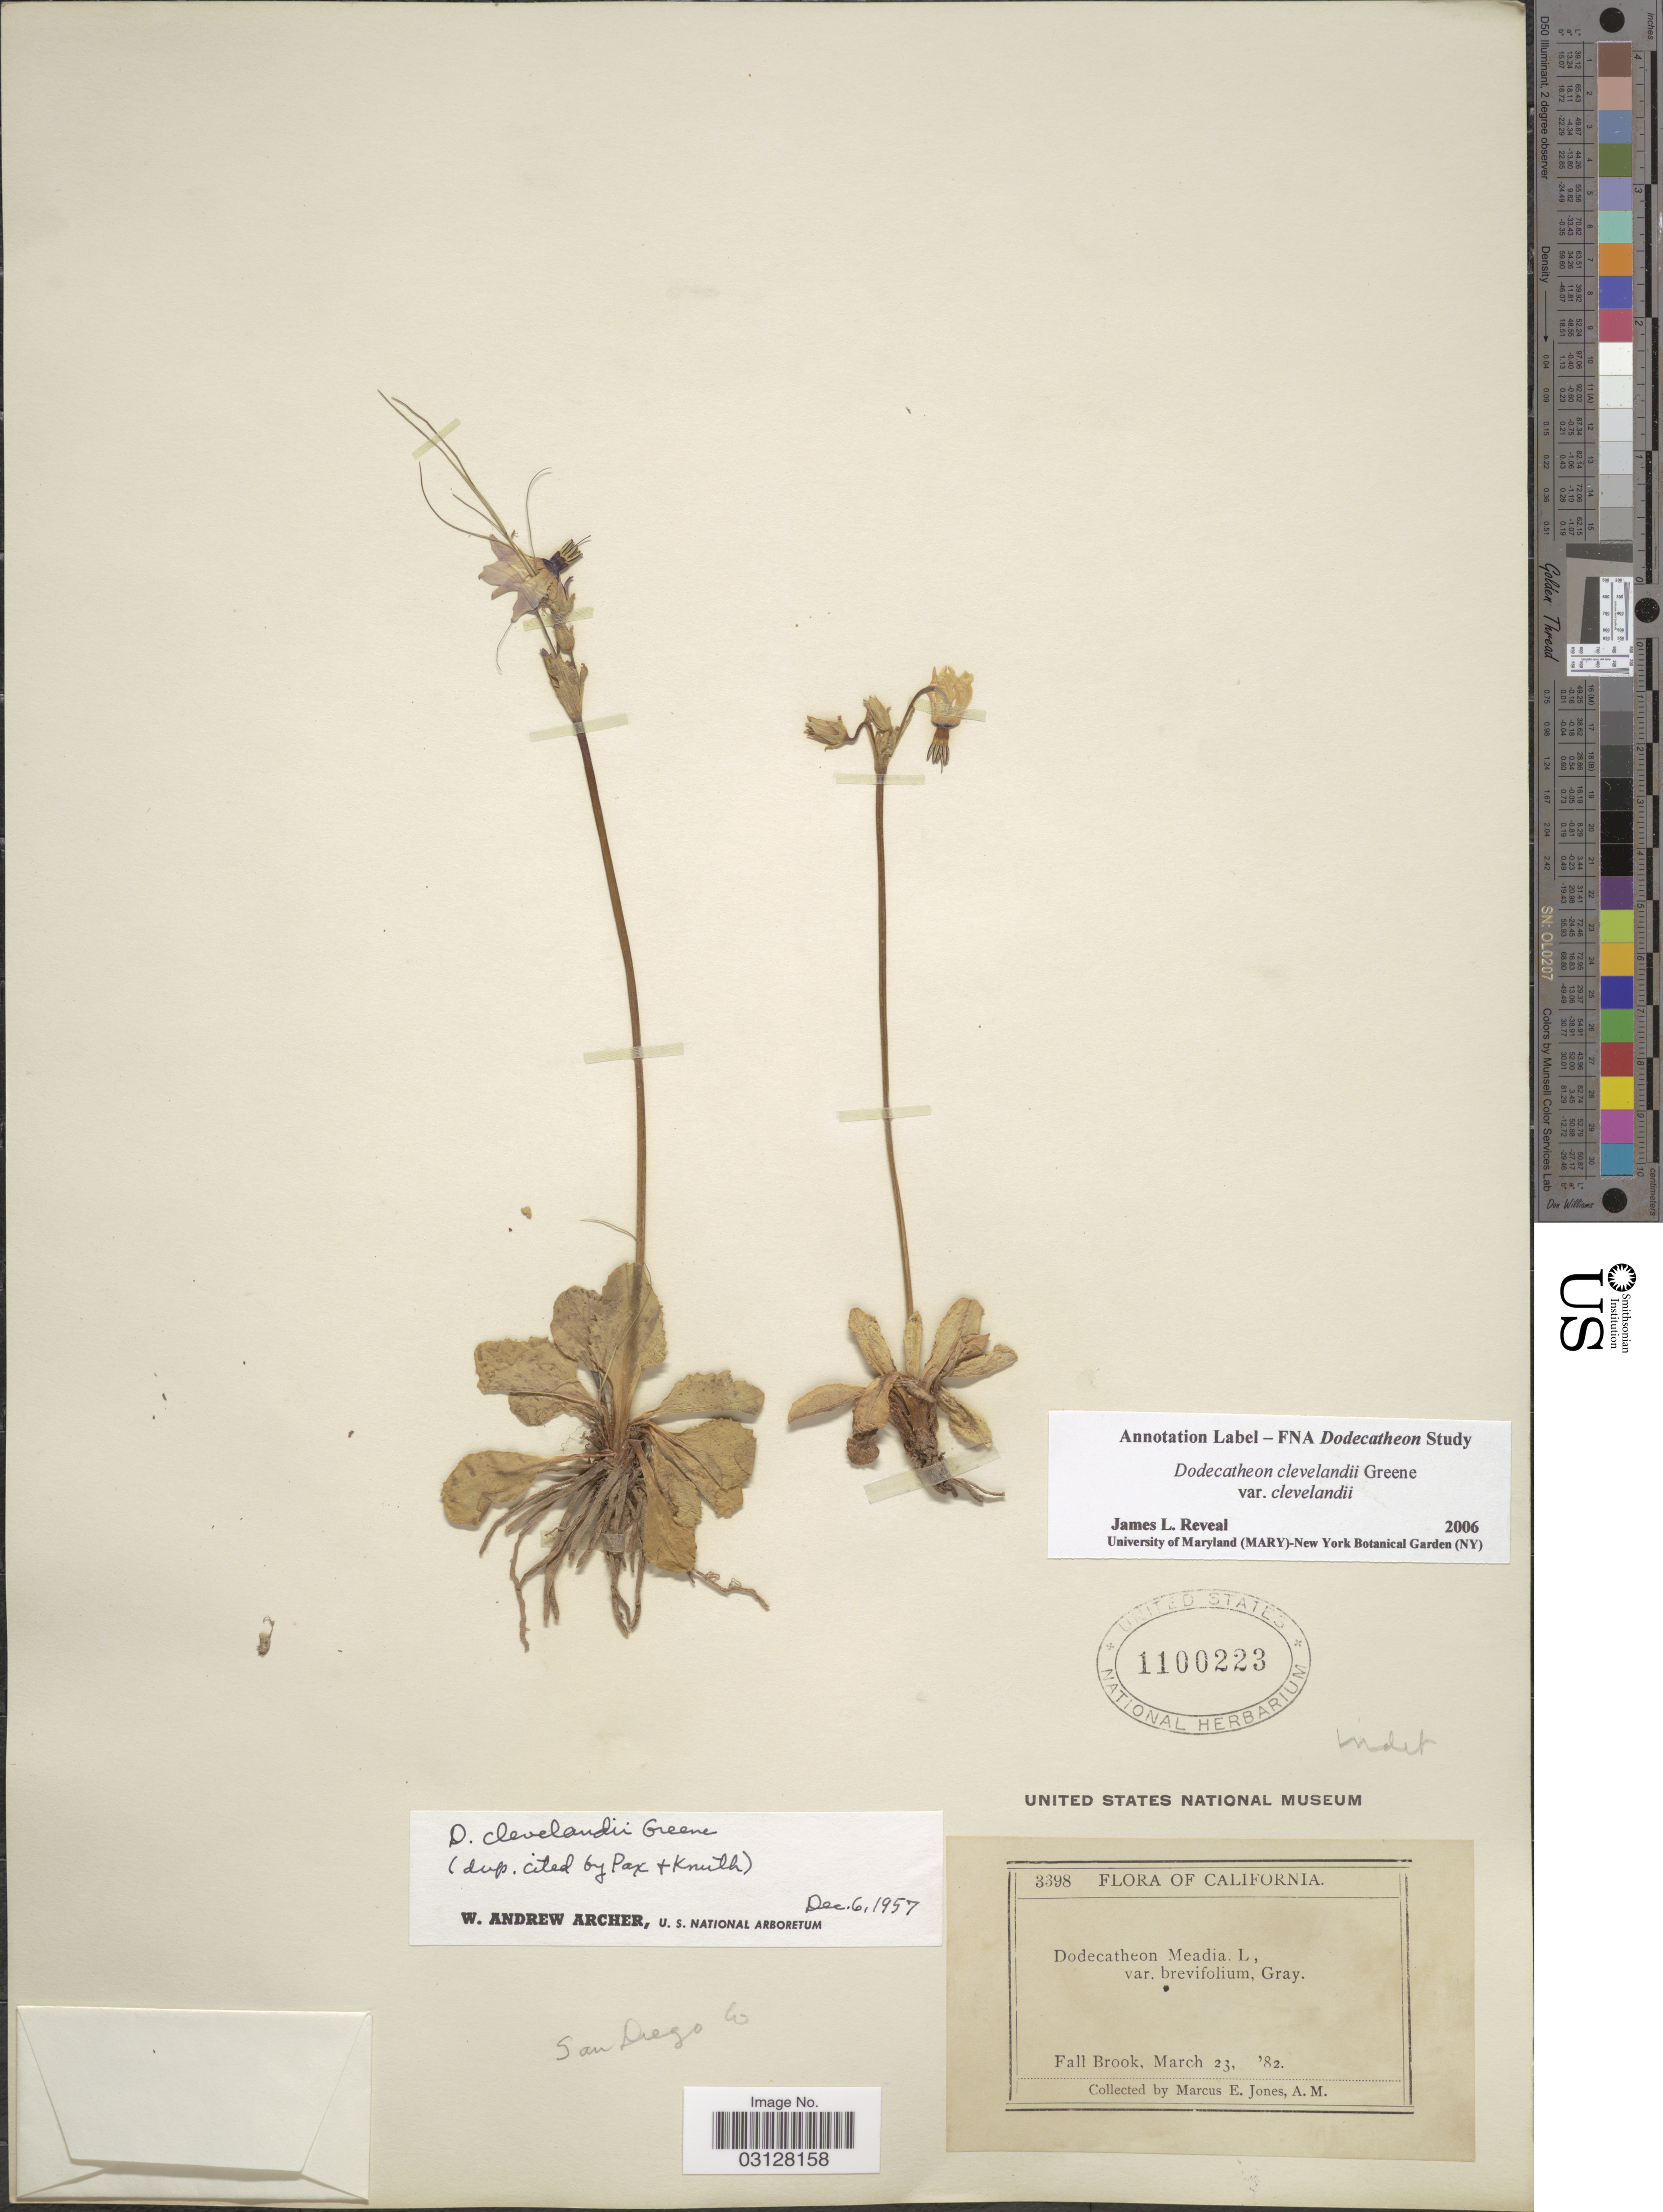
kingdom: Plantae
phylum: Tracheophyta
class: Magnoliopsida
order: Ericales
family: Primulaceae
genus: Dodecatheon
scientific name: Dodecatheon clevelandii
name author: Greene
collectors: M. E. Jones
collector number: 3398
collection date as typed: Transcribed d/m/y: 23/3/82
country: United States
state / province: California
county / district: San Diego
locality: Fall Brook. San Diego Co.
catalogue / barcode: US 1100223